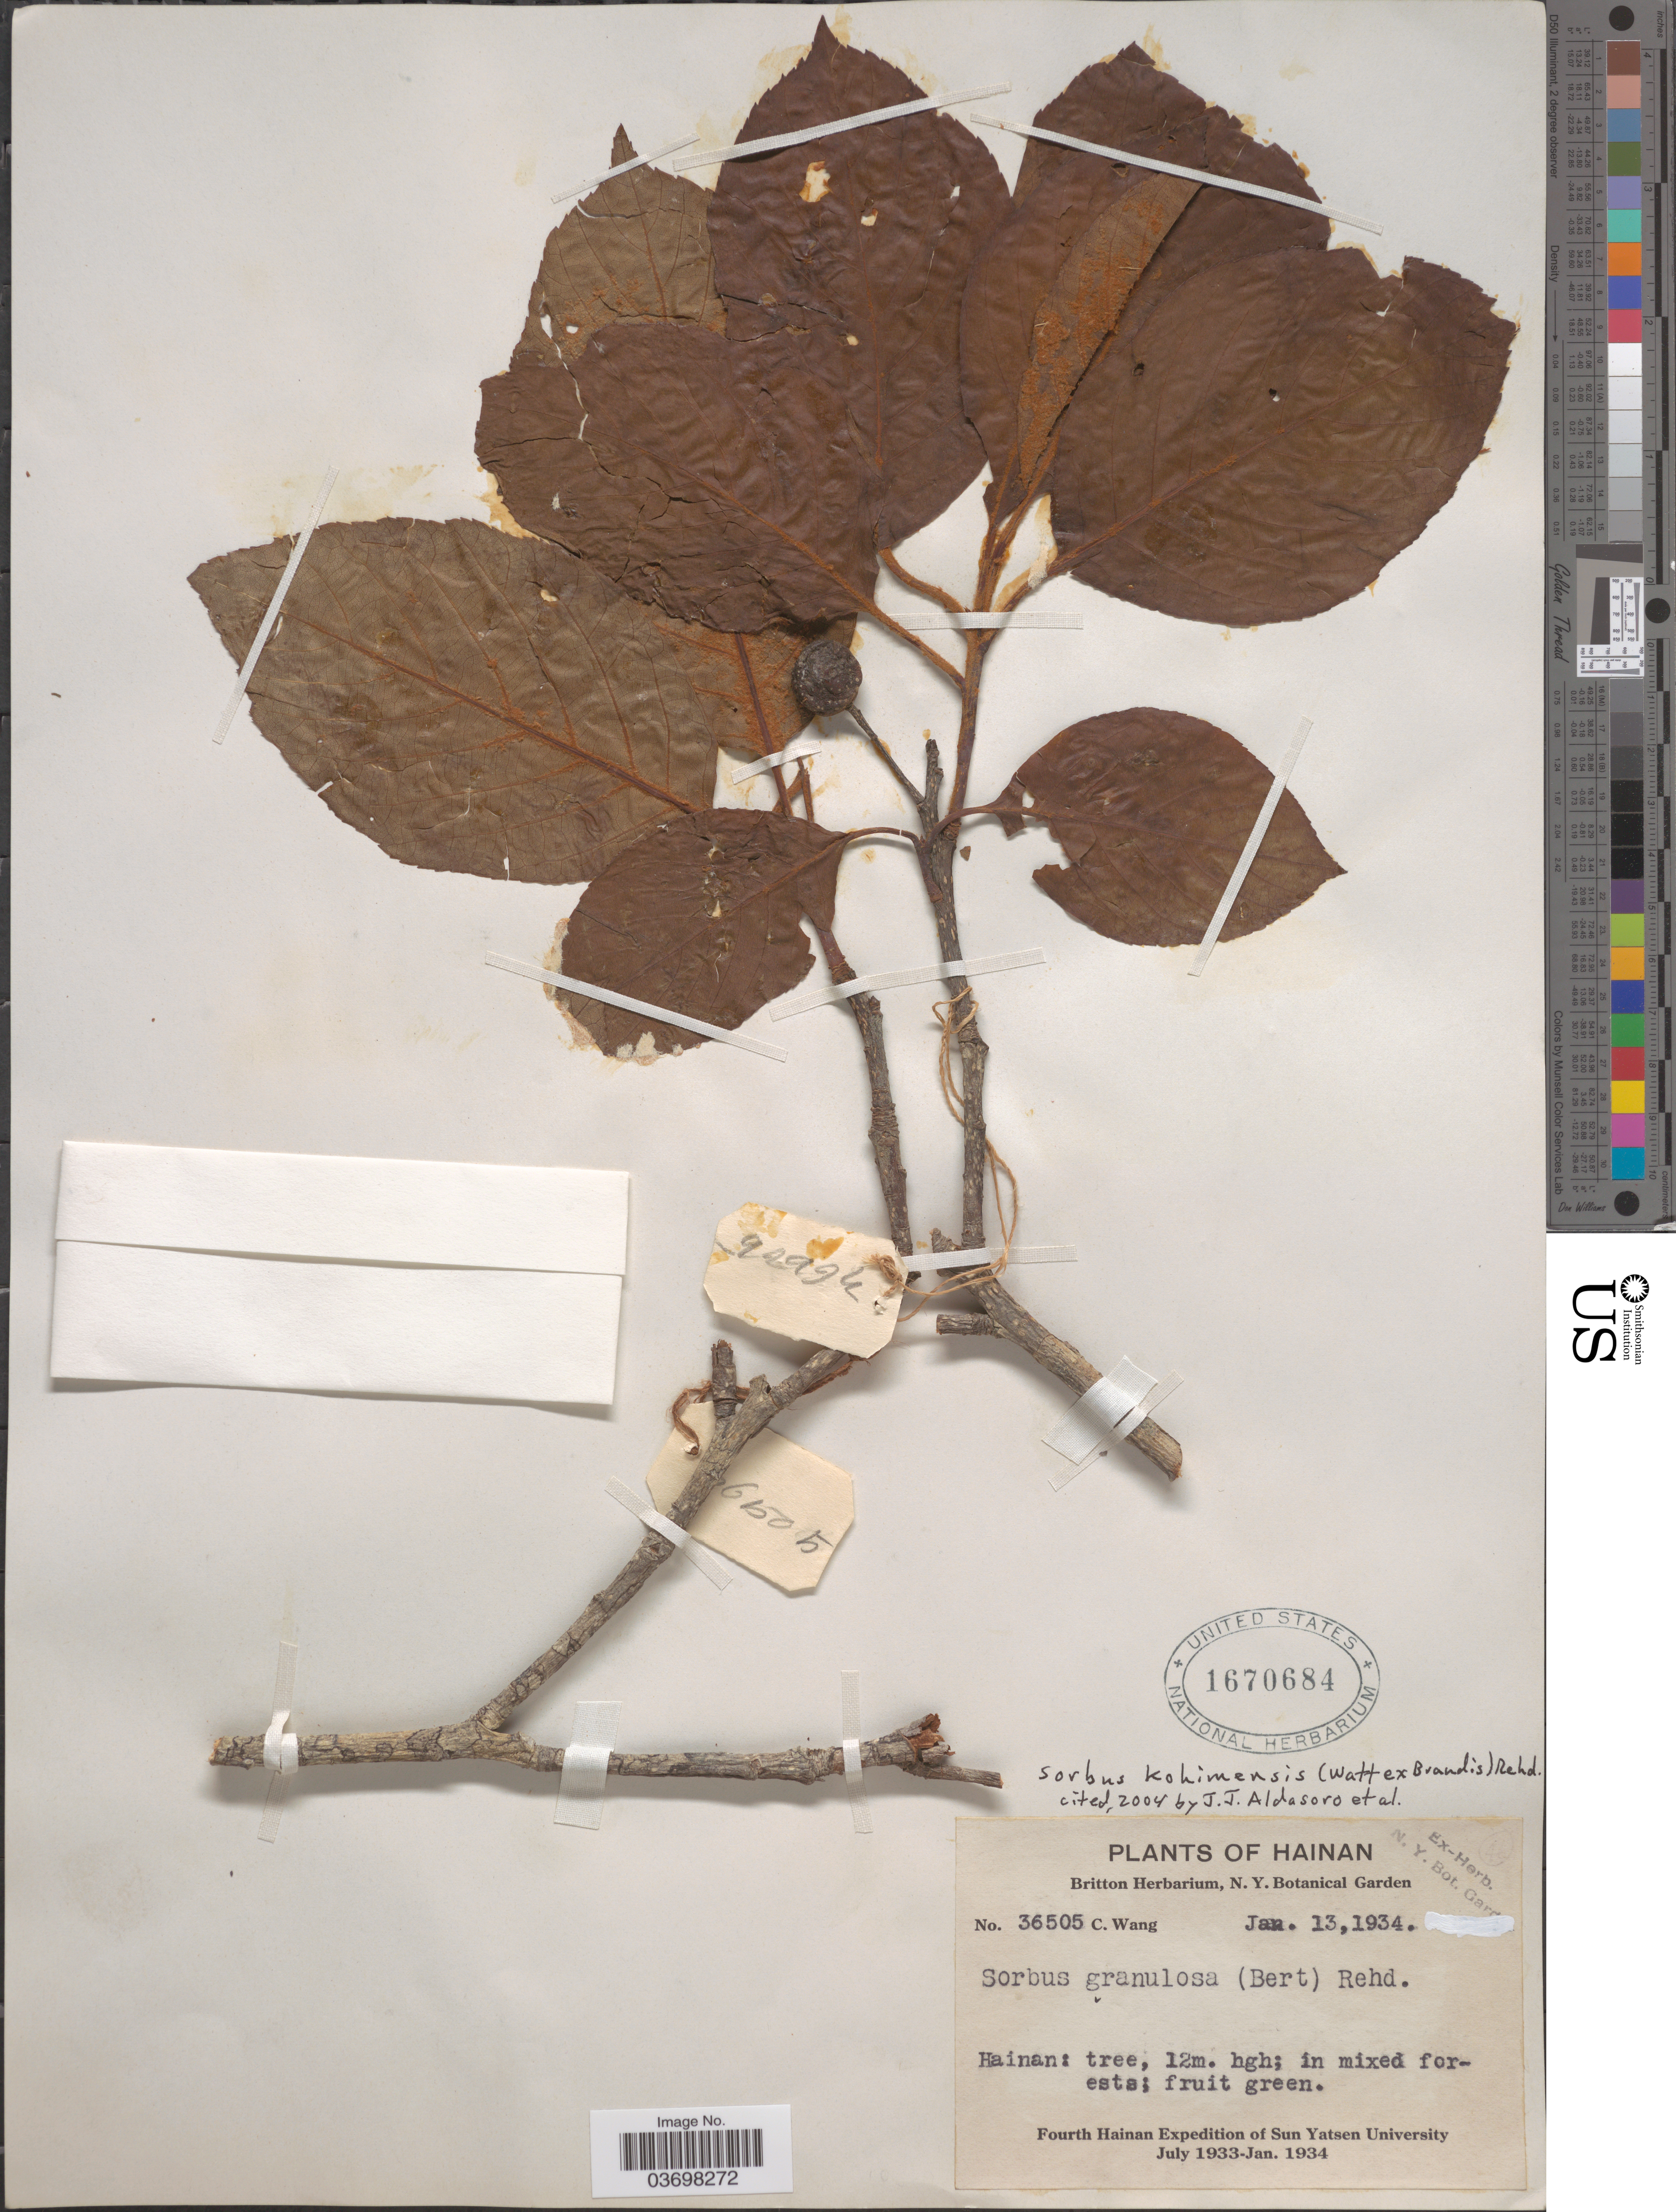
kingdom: Plantae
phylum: Tracheophyta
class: Magnoliopsida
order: Rosales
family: Rosaceae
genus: Sorbus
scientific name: Sorbus kohimensis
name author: (Watt ex Brandis) Rehder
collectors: C. Wang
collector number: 36505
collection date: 1934-01-13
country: China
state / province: Hainan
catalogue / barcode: US 1670684